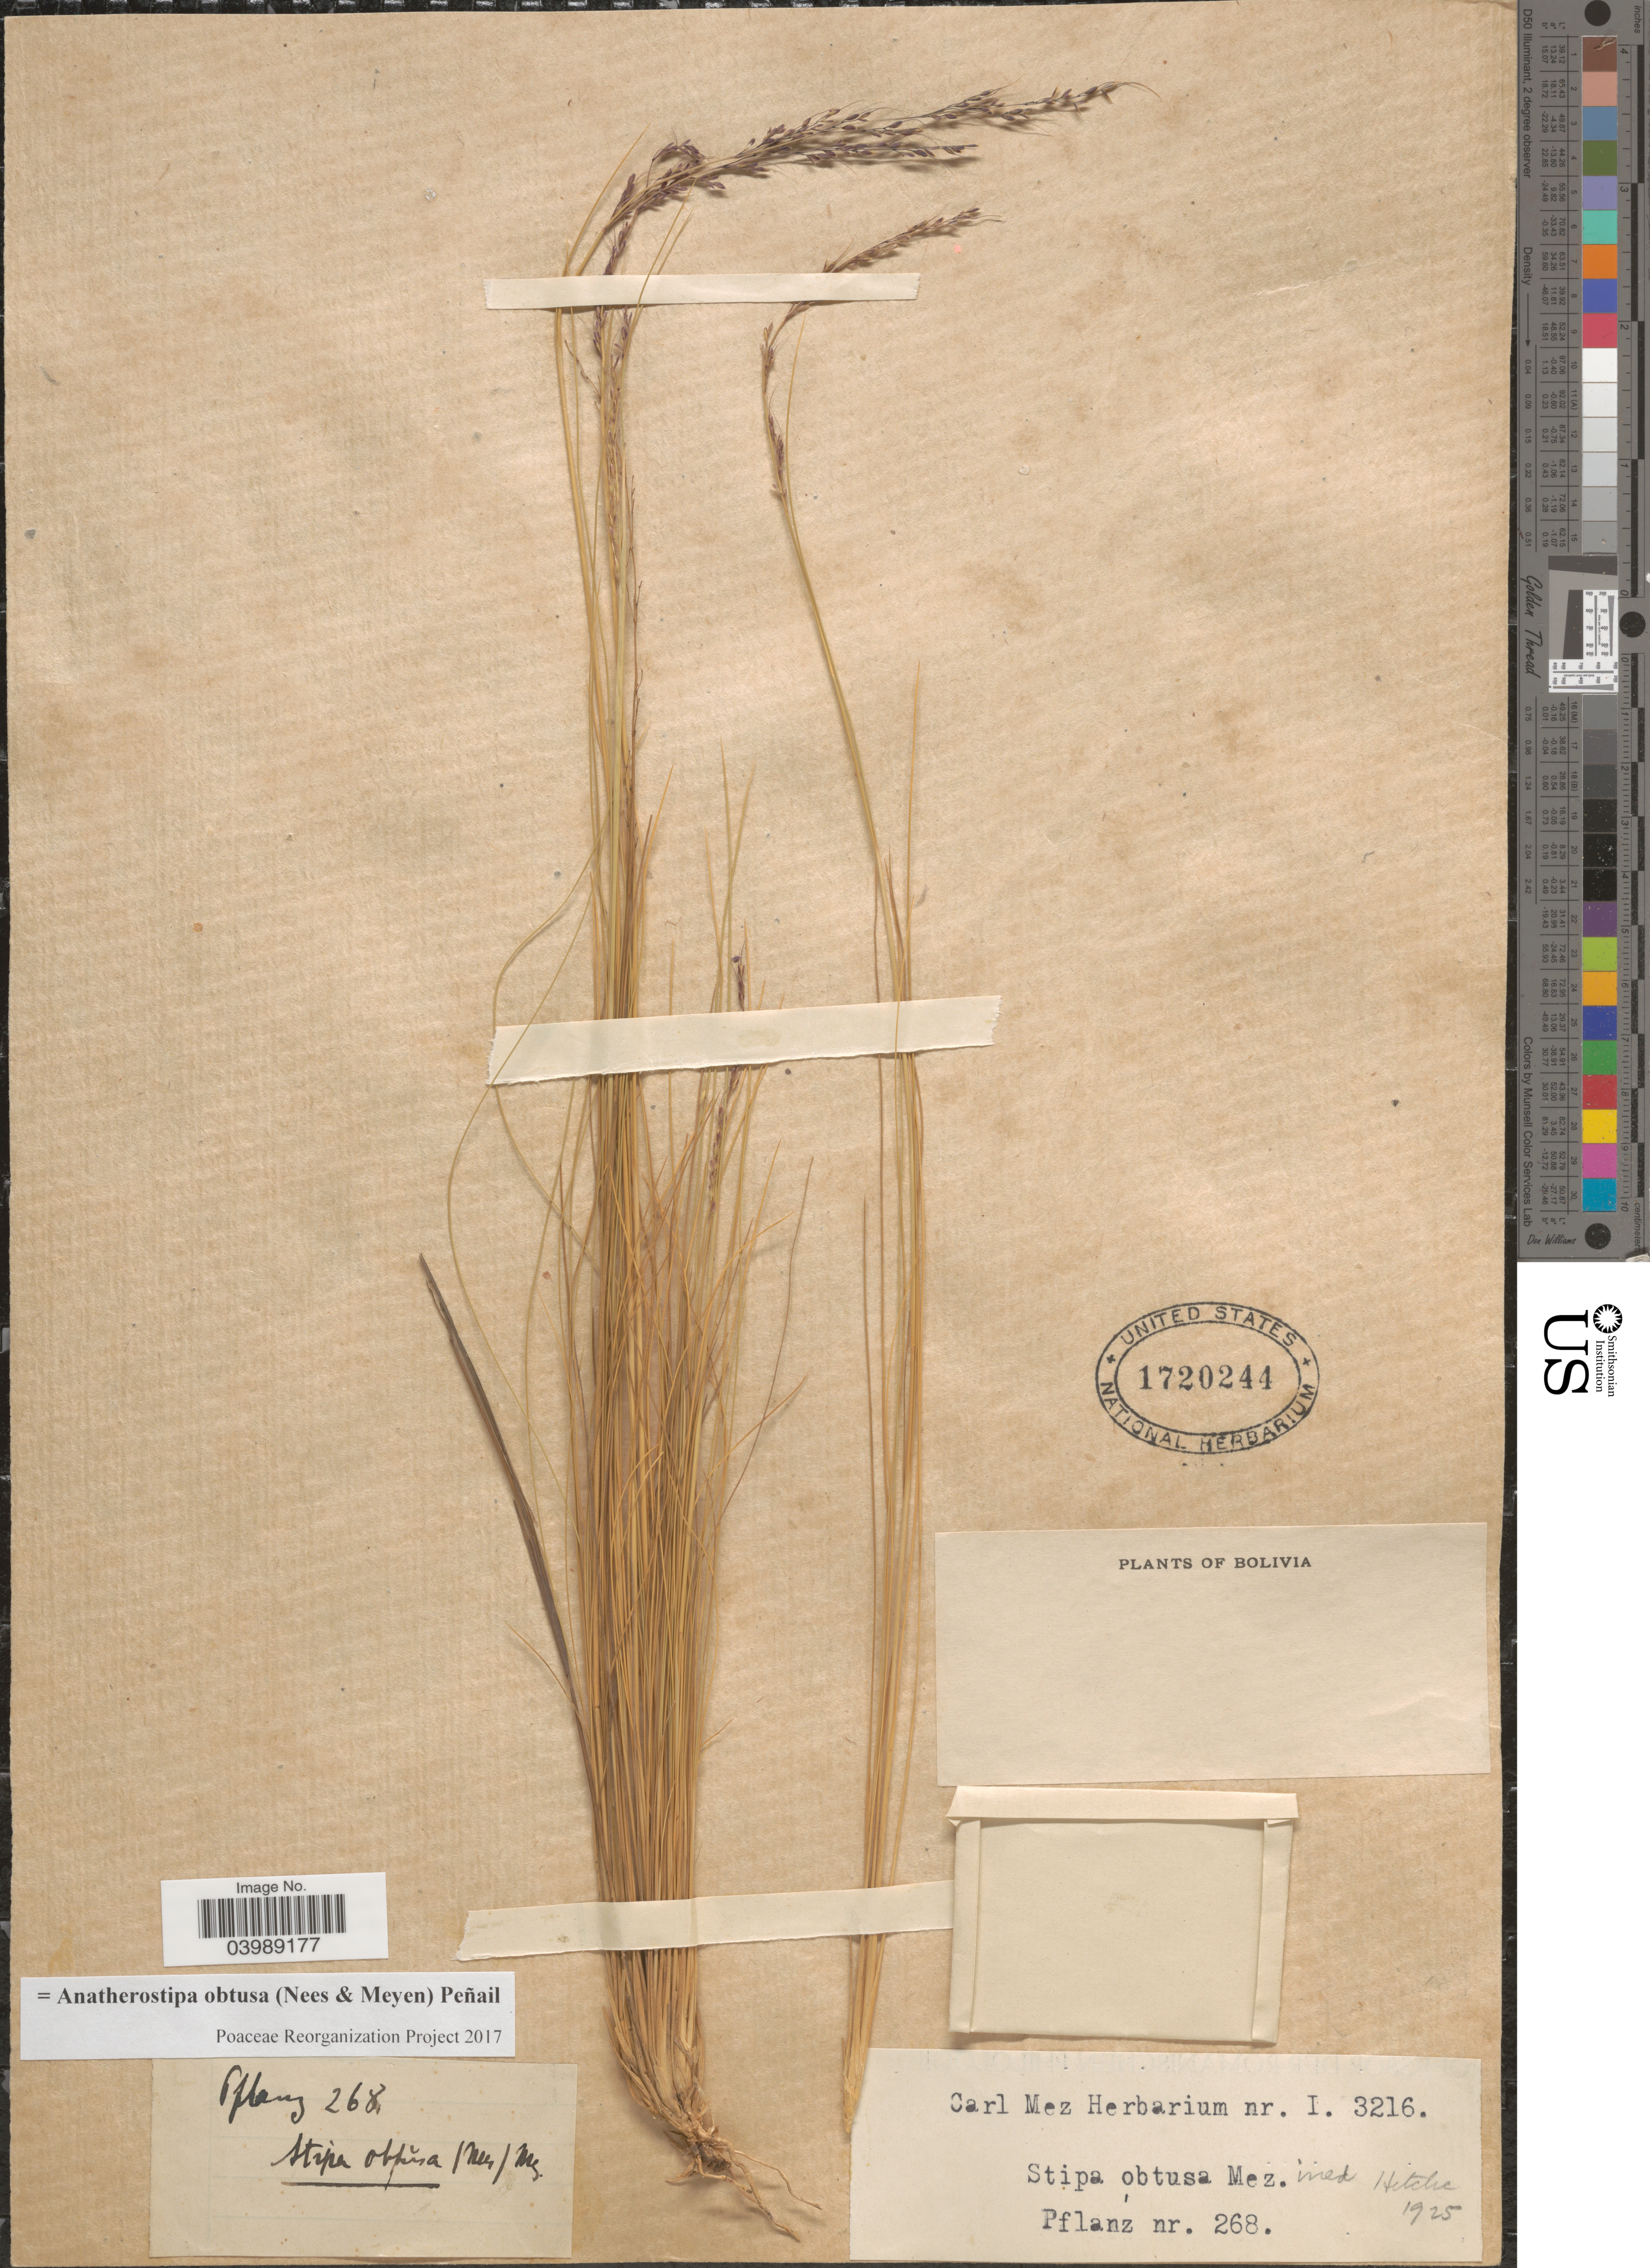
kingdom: Plantae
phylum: Tracheophyta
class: Liliopsida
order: Poales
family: Poaceae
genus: Anatherostipa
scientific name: Anatherostipa obtusa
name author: (Nees & Meyen) Peñailillo B.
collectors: -. Pflanz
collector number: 268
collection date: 1925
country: Bolivia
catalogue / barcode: US 1720244